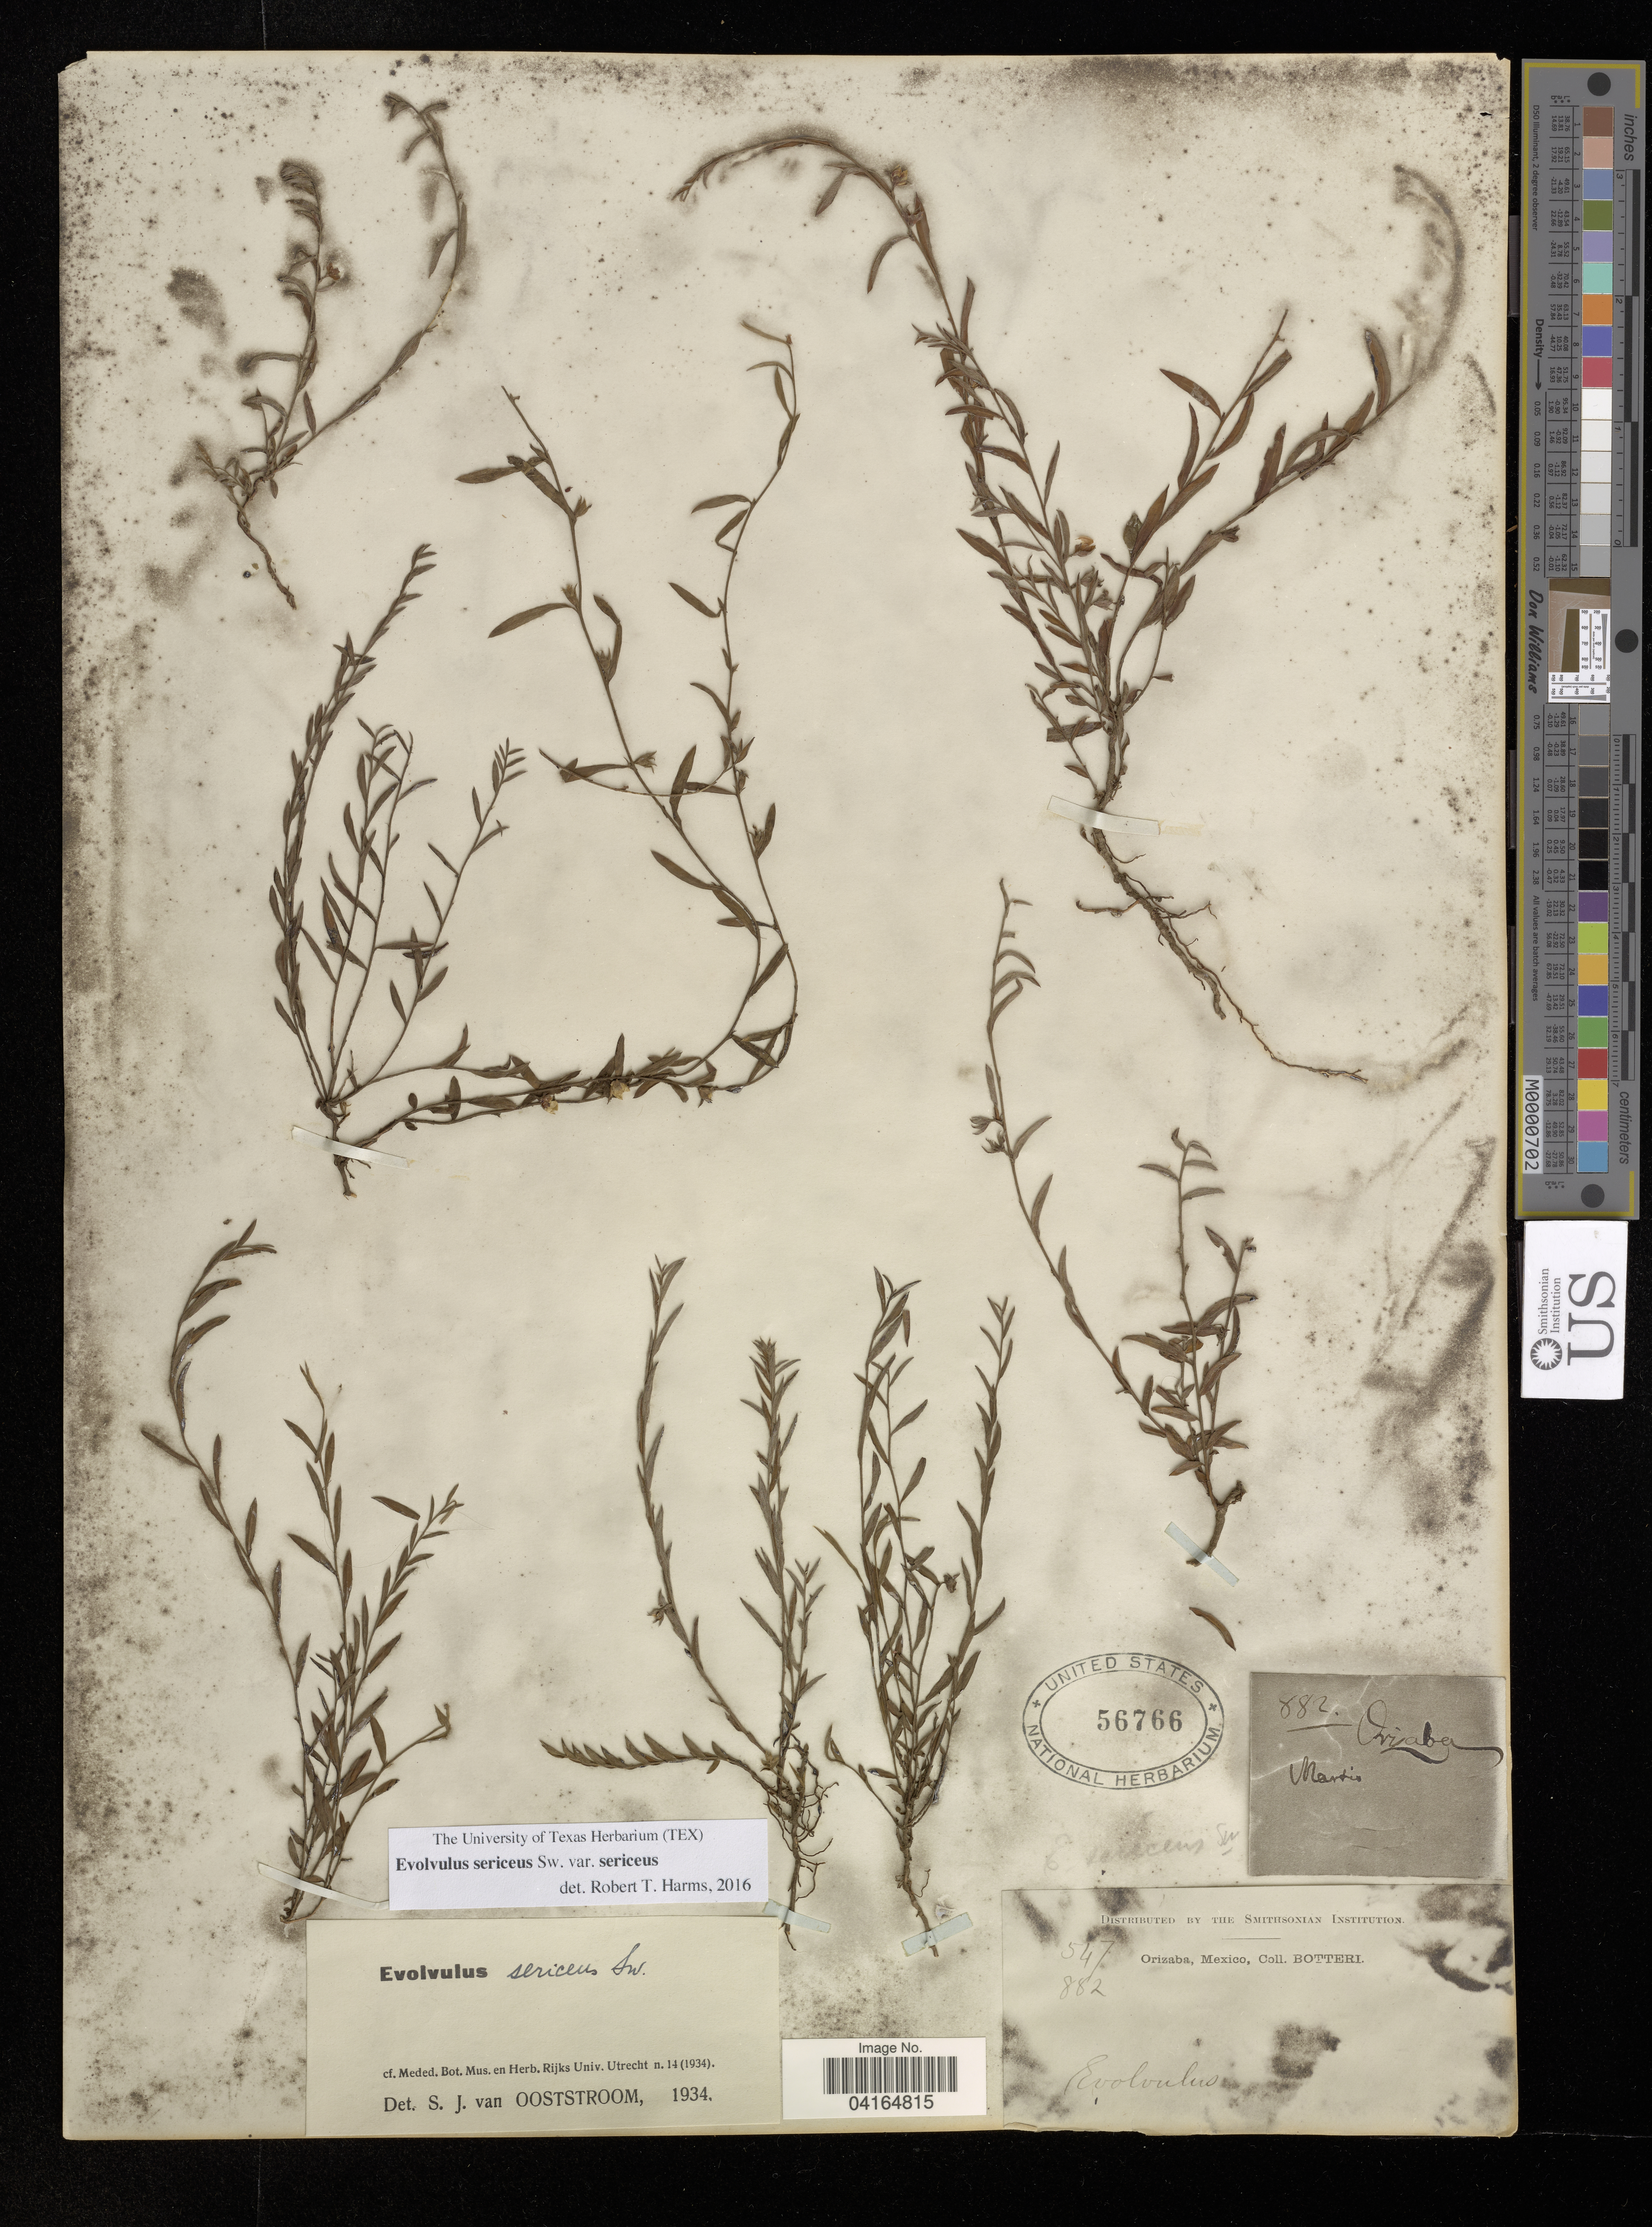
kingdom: Plantae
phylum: Tracheophyta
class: Magnoliopsida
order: Solanales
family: Convolvulaceae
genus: Evolvulus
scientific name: Evolvulus sericeus var. sericeus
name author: Sw.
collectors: -. Botteri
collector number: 547/882?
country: Mexico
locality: Orizaba.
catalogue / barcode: US 56766